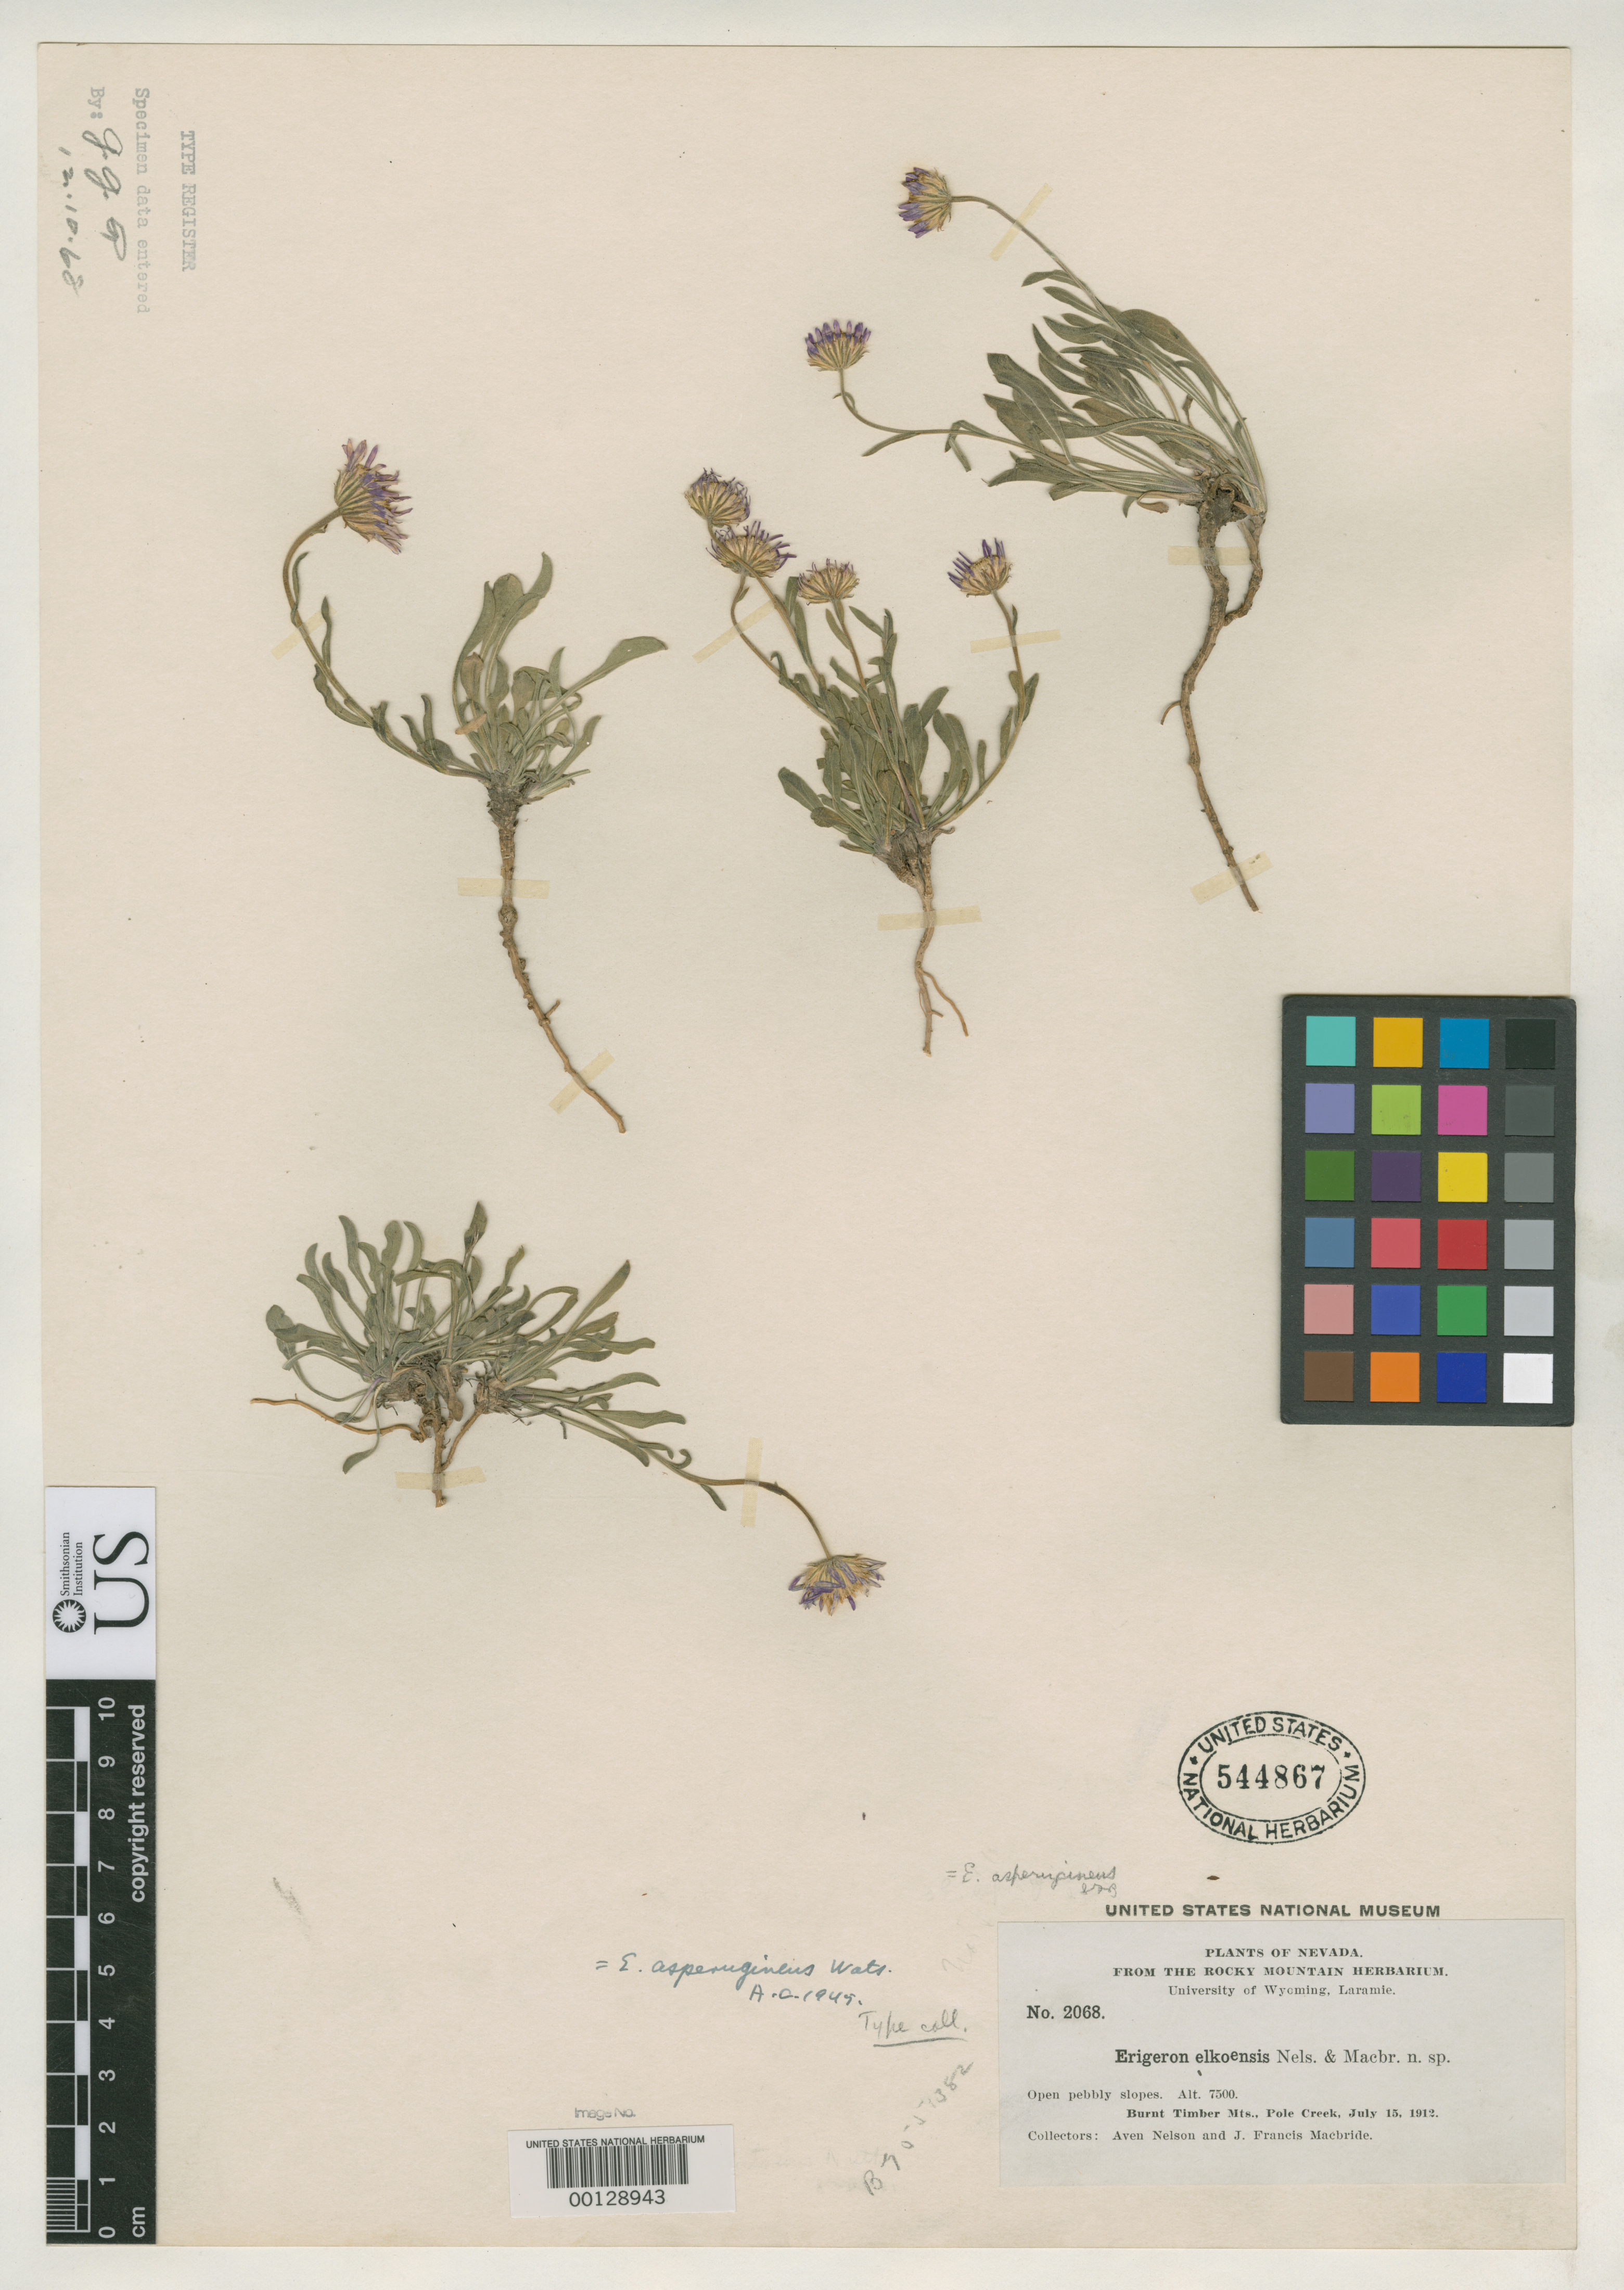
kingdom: Plantae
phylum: Tracheophyta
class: Magnoliopsida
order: Asterales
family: Asteraceae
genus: Erigeron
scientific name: Erigeron elkoensis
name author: A. Nelson & J.F. Macbr.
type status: Isotype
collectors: A. Nelson & J. F. Macbride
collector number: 2068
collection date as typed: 15 Jul 1912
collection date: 1912-07-15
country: United States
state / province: Nevada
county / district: Elko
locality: Burnt Timber Mts., Pole Creek.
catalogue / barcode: US 544867